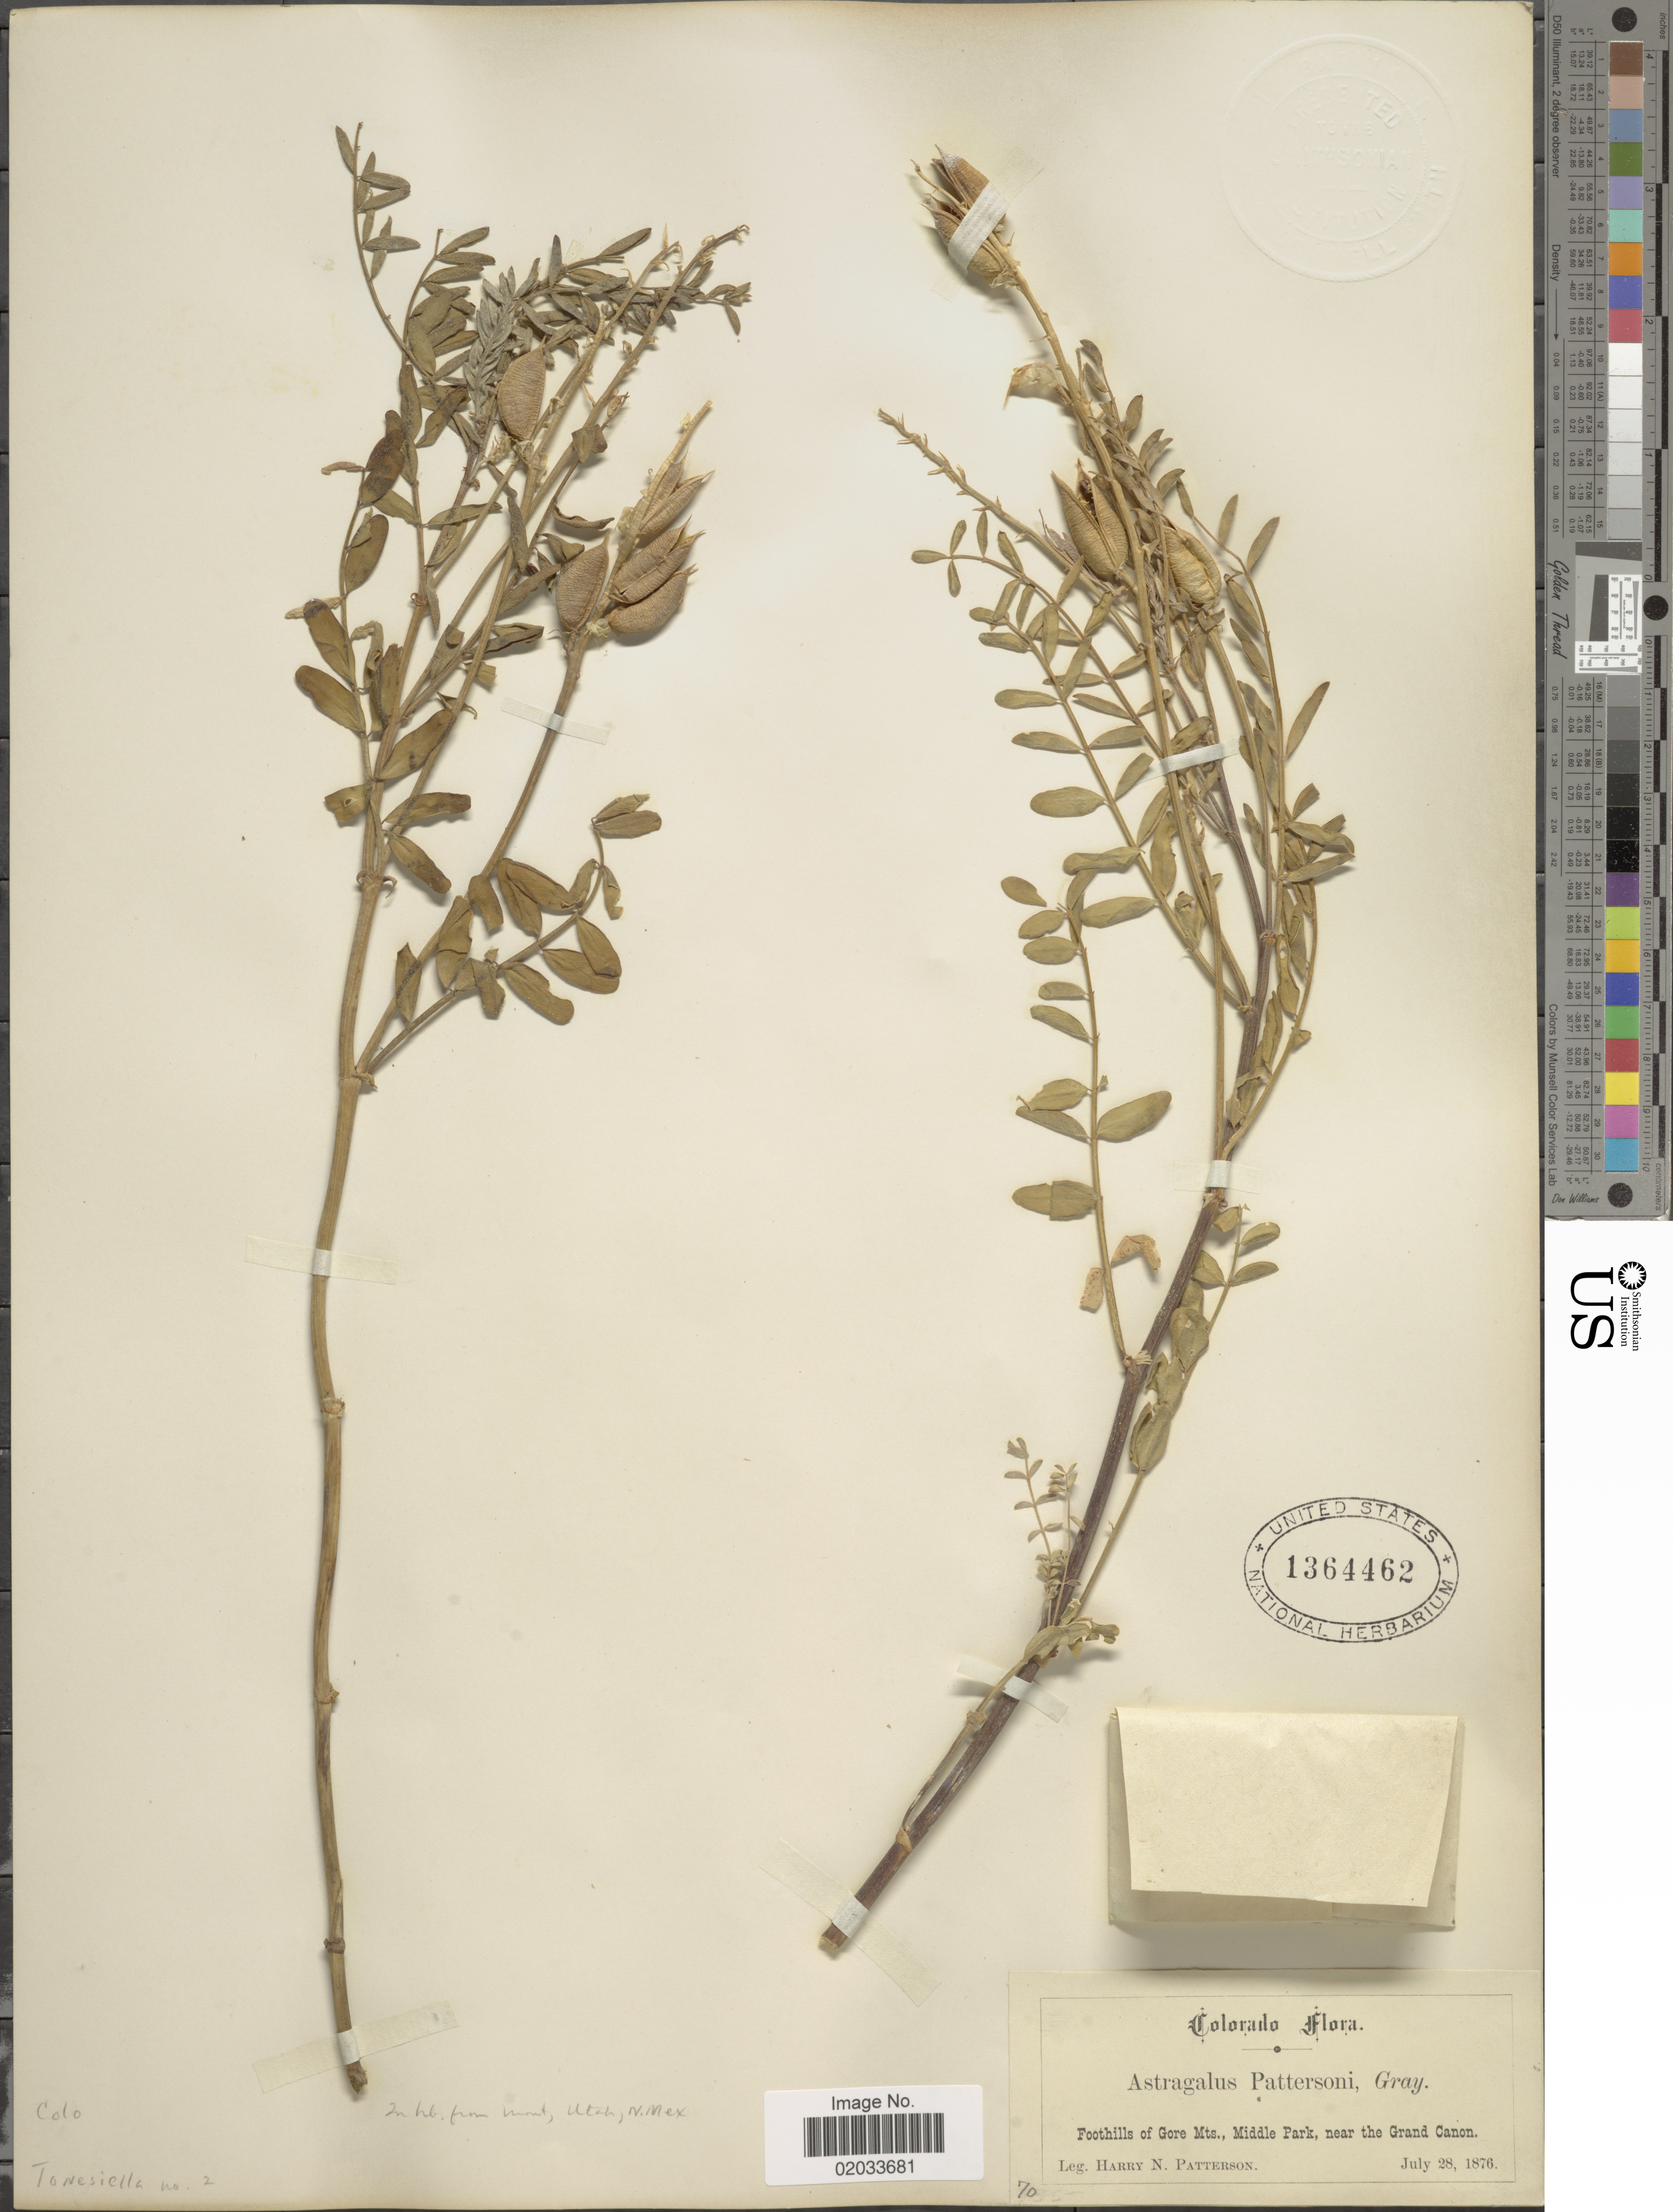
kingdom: Plantae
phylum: Tracheophyta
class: Magnoliopsida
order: Fabales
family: Fabaceae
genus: Astragalus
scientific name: Astragalus pattersonii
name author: (A. Gray) A. Gray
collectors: H. N. Patterson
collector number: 70*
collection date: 1876-07-28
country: United States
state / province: Colorado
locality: Foothills of Gore Mts., Middle Park, near the Grand Canon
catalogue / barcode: US 1364462